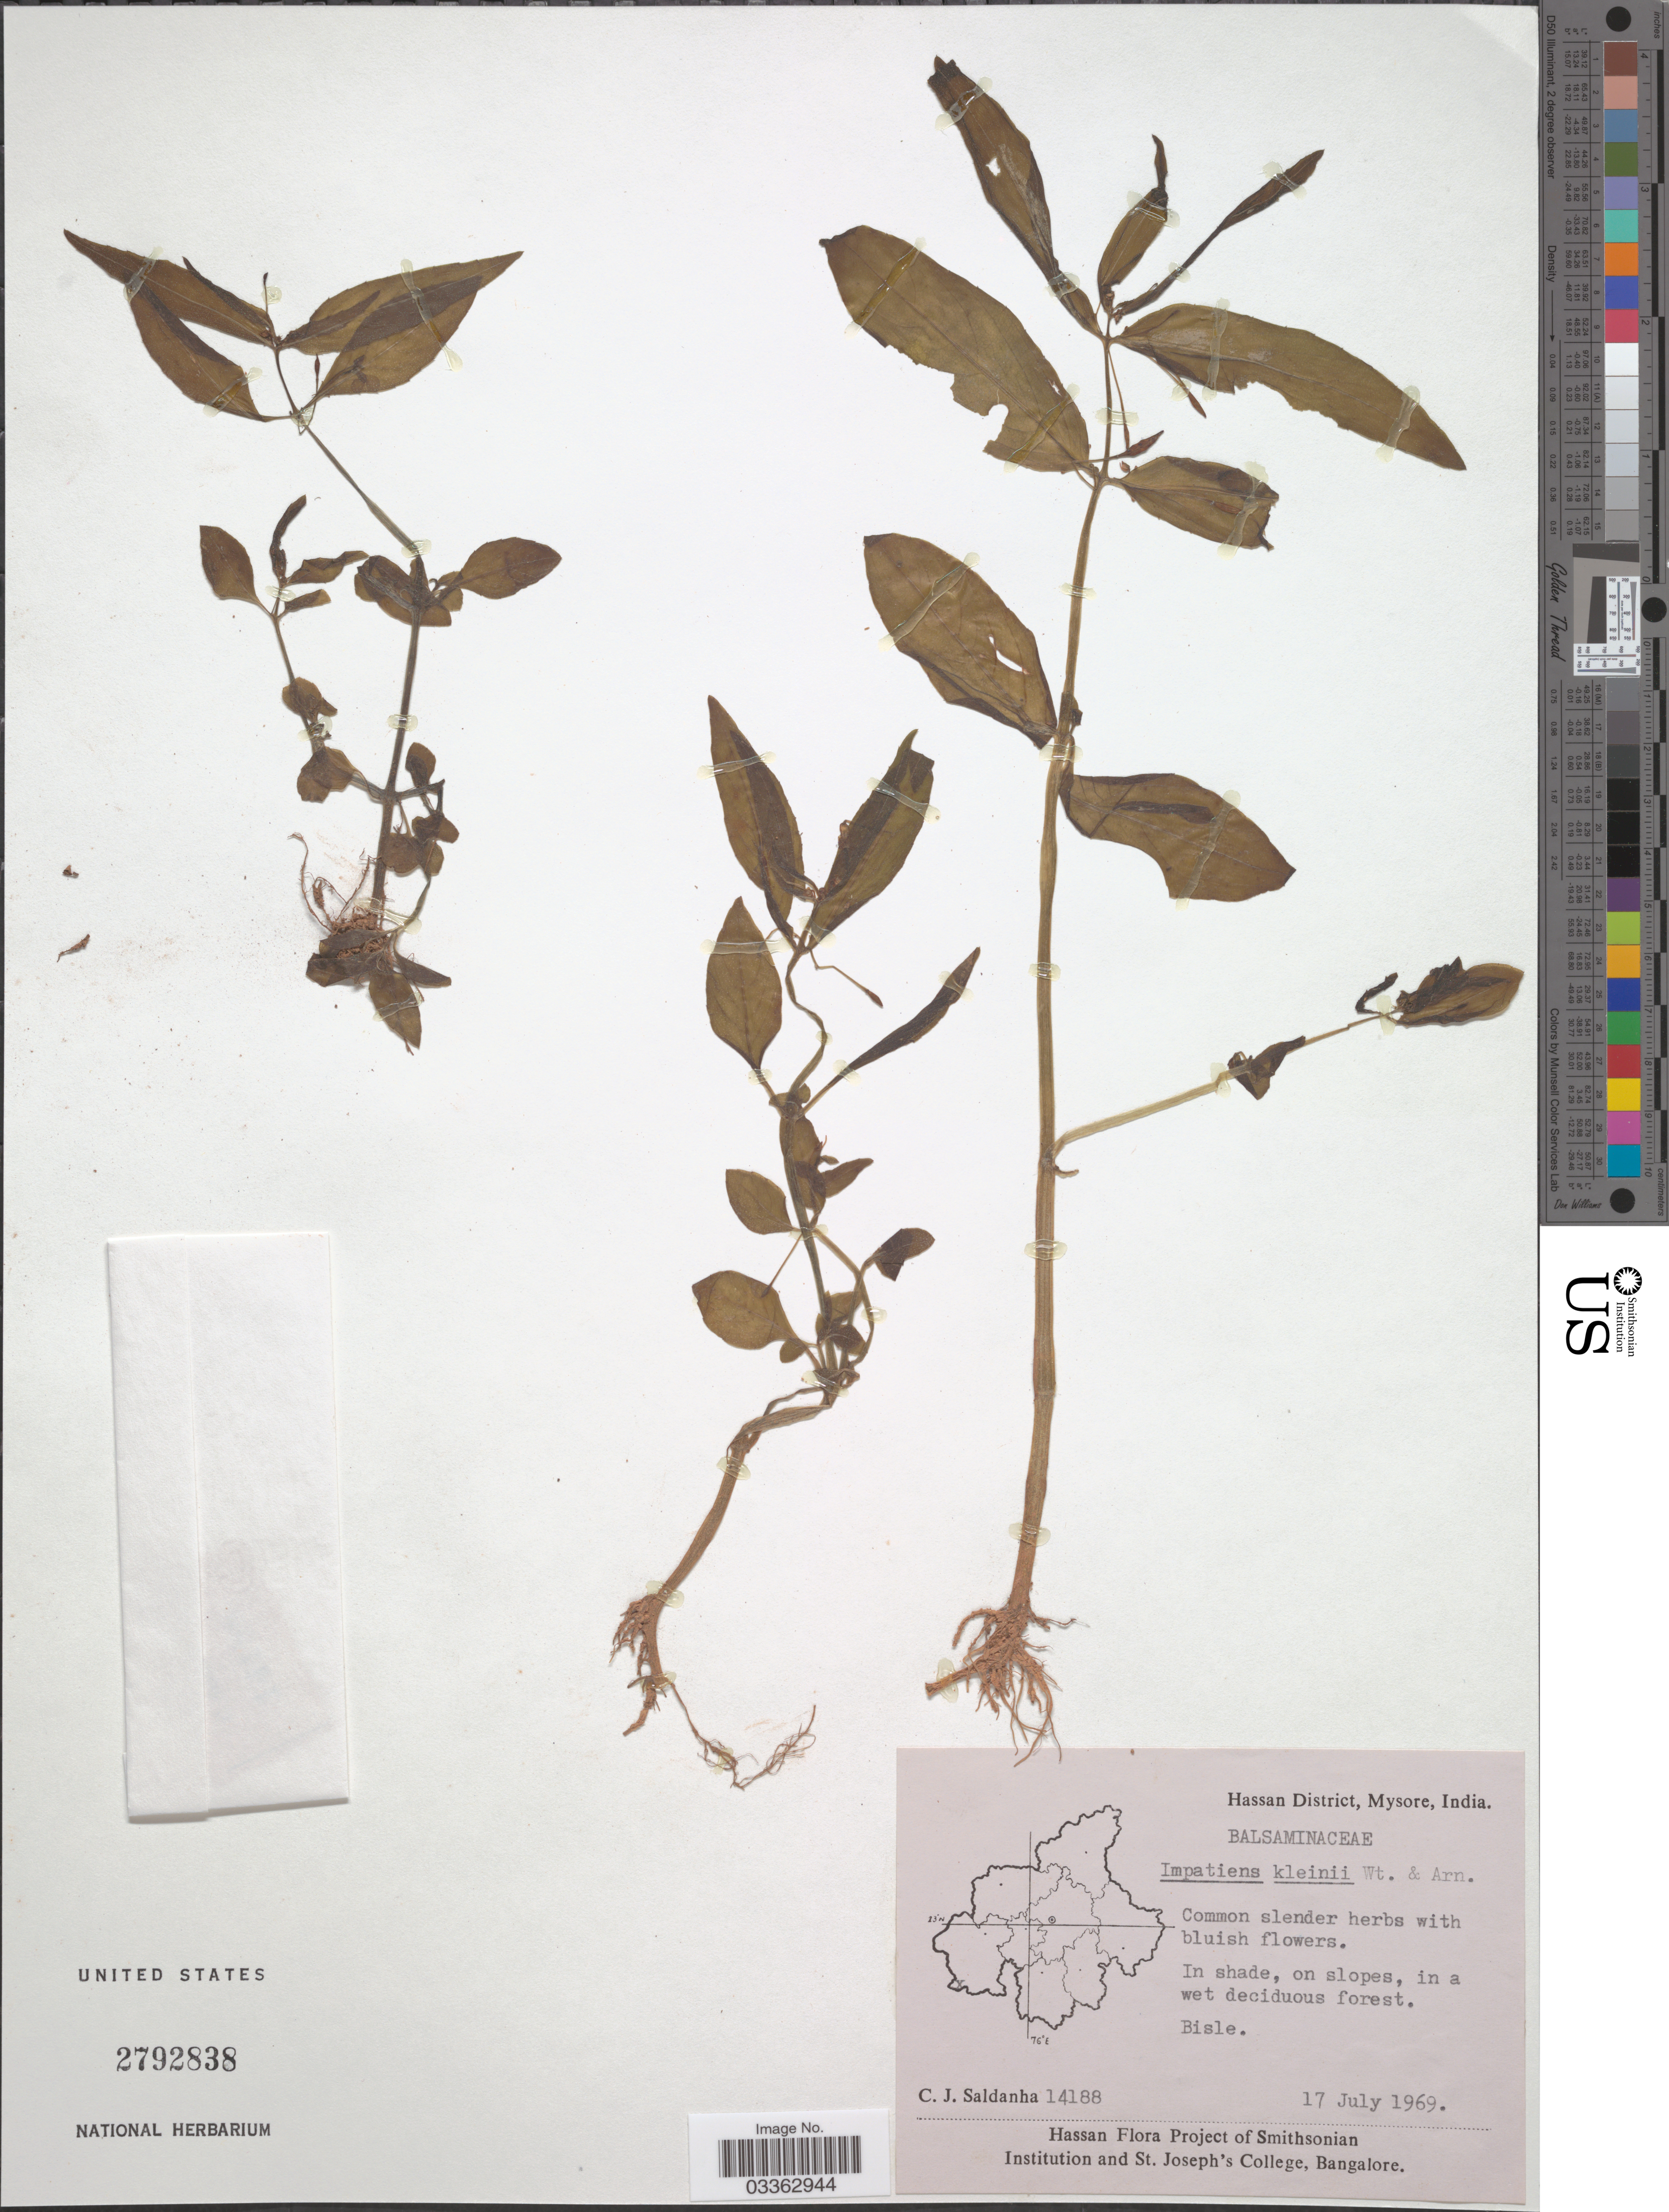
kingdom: Plantae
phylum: Tracheophyta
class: Magnoliopsida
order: Ericales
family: Balsaminaceae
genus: Impatiens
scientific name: Impatiens kleinii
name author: Wight & Arn.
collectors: C. J. Saldanha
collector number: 14188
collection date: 1969-07-17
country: India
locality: Hassan District, Mysore. Bisle.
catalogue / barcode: US 2792838